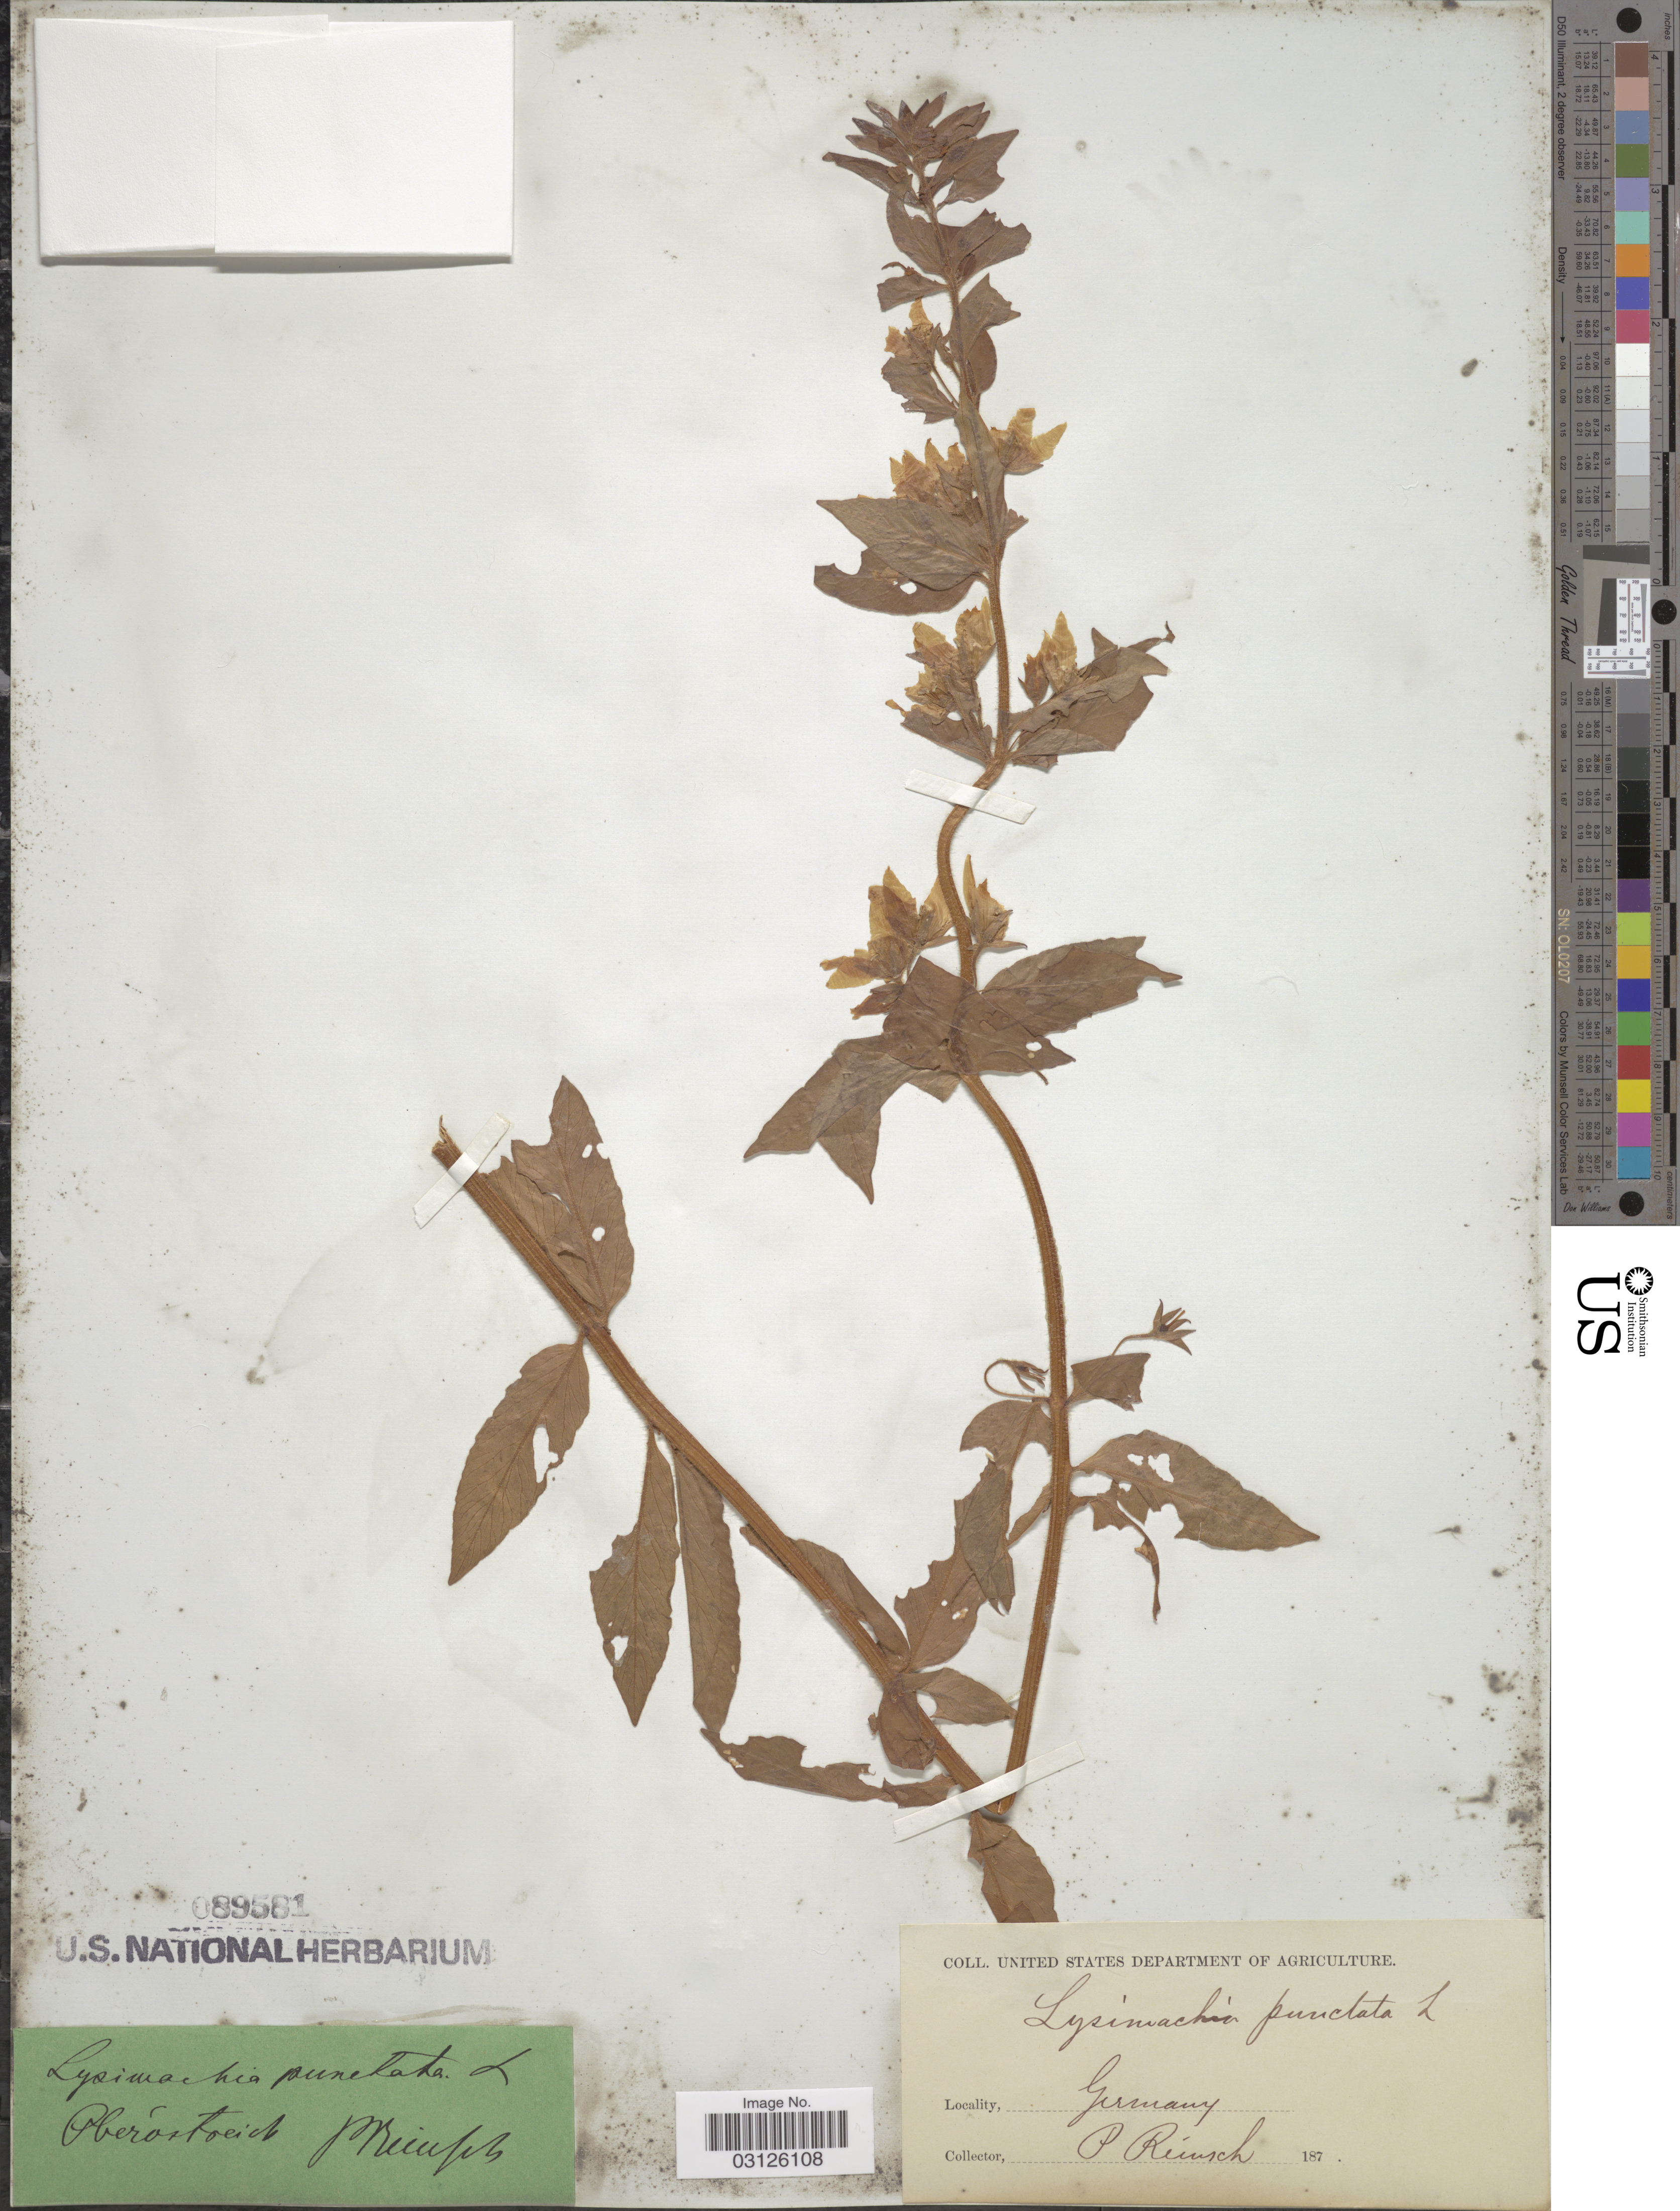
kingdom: Plantae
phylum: Tracheophyta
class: Magnoliopsida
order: Ericales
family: Primulaceae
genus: Lysimachia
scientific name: Lysimachia punctata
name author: L.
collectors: P. Reinsch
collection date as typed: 187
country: Germany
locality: Oberostoeich.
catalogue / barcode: US 89581